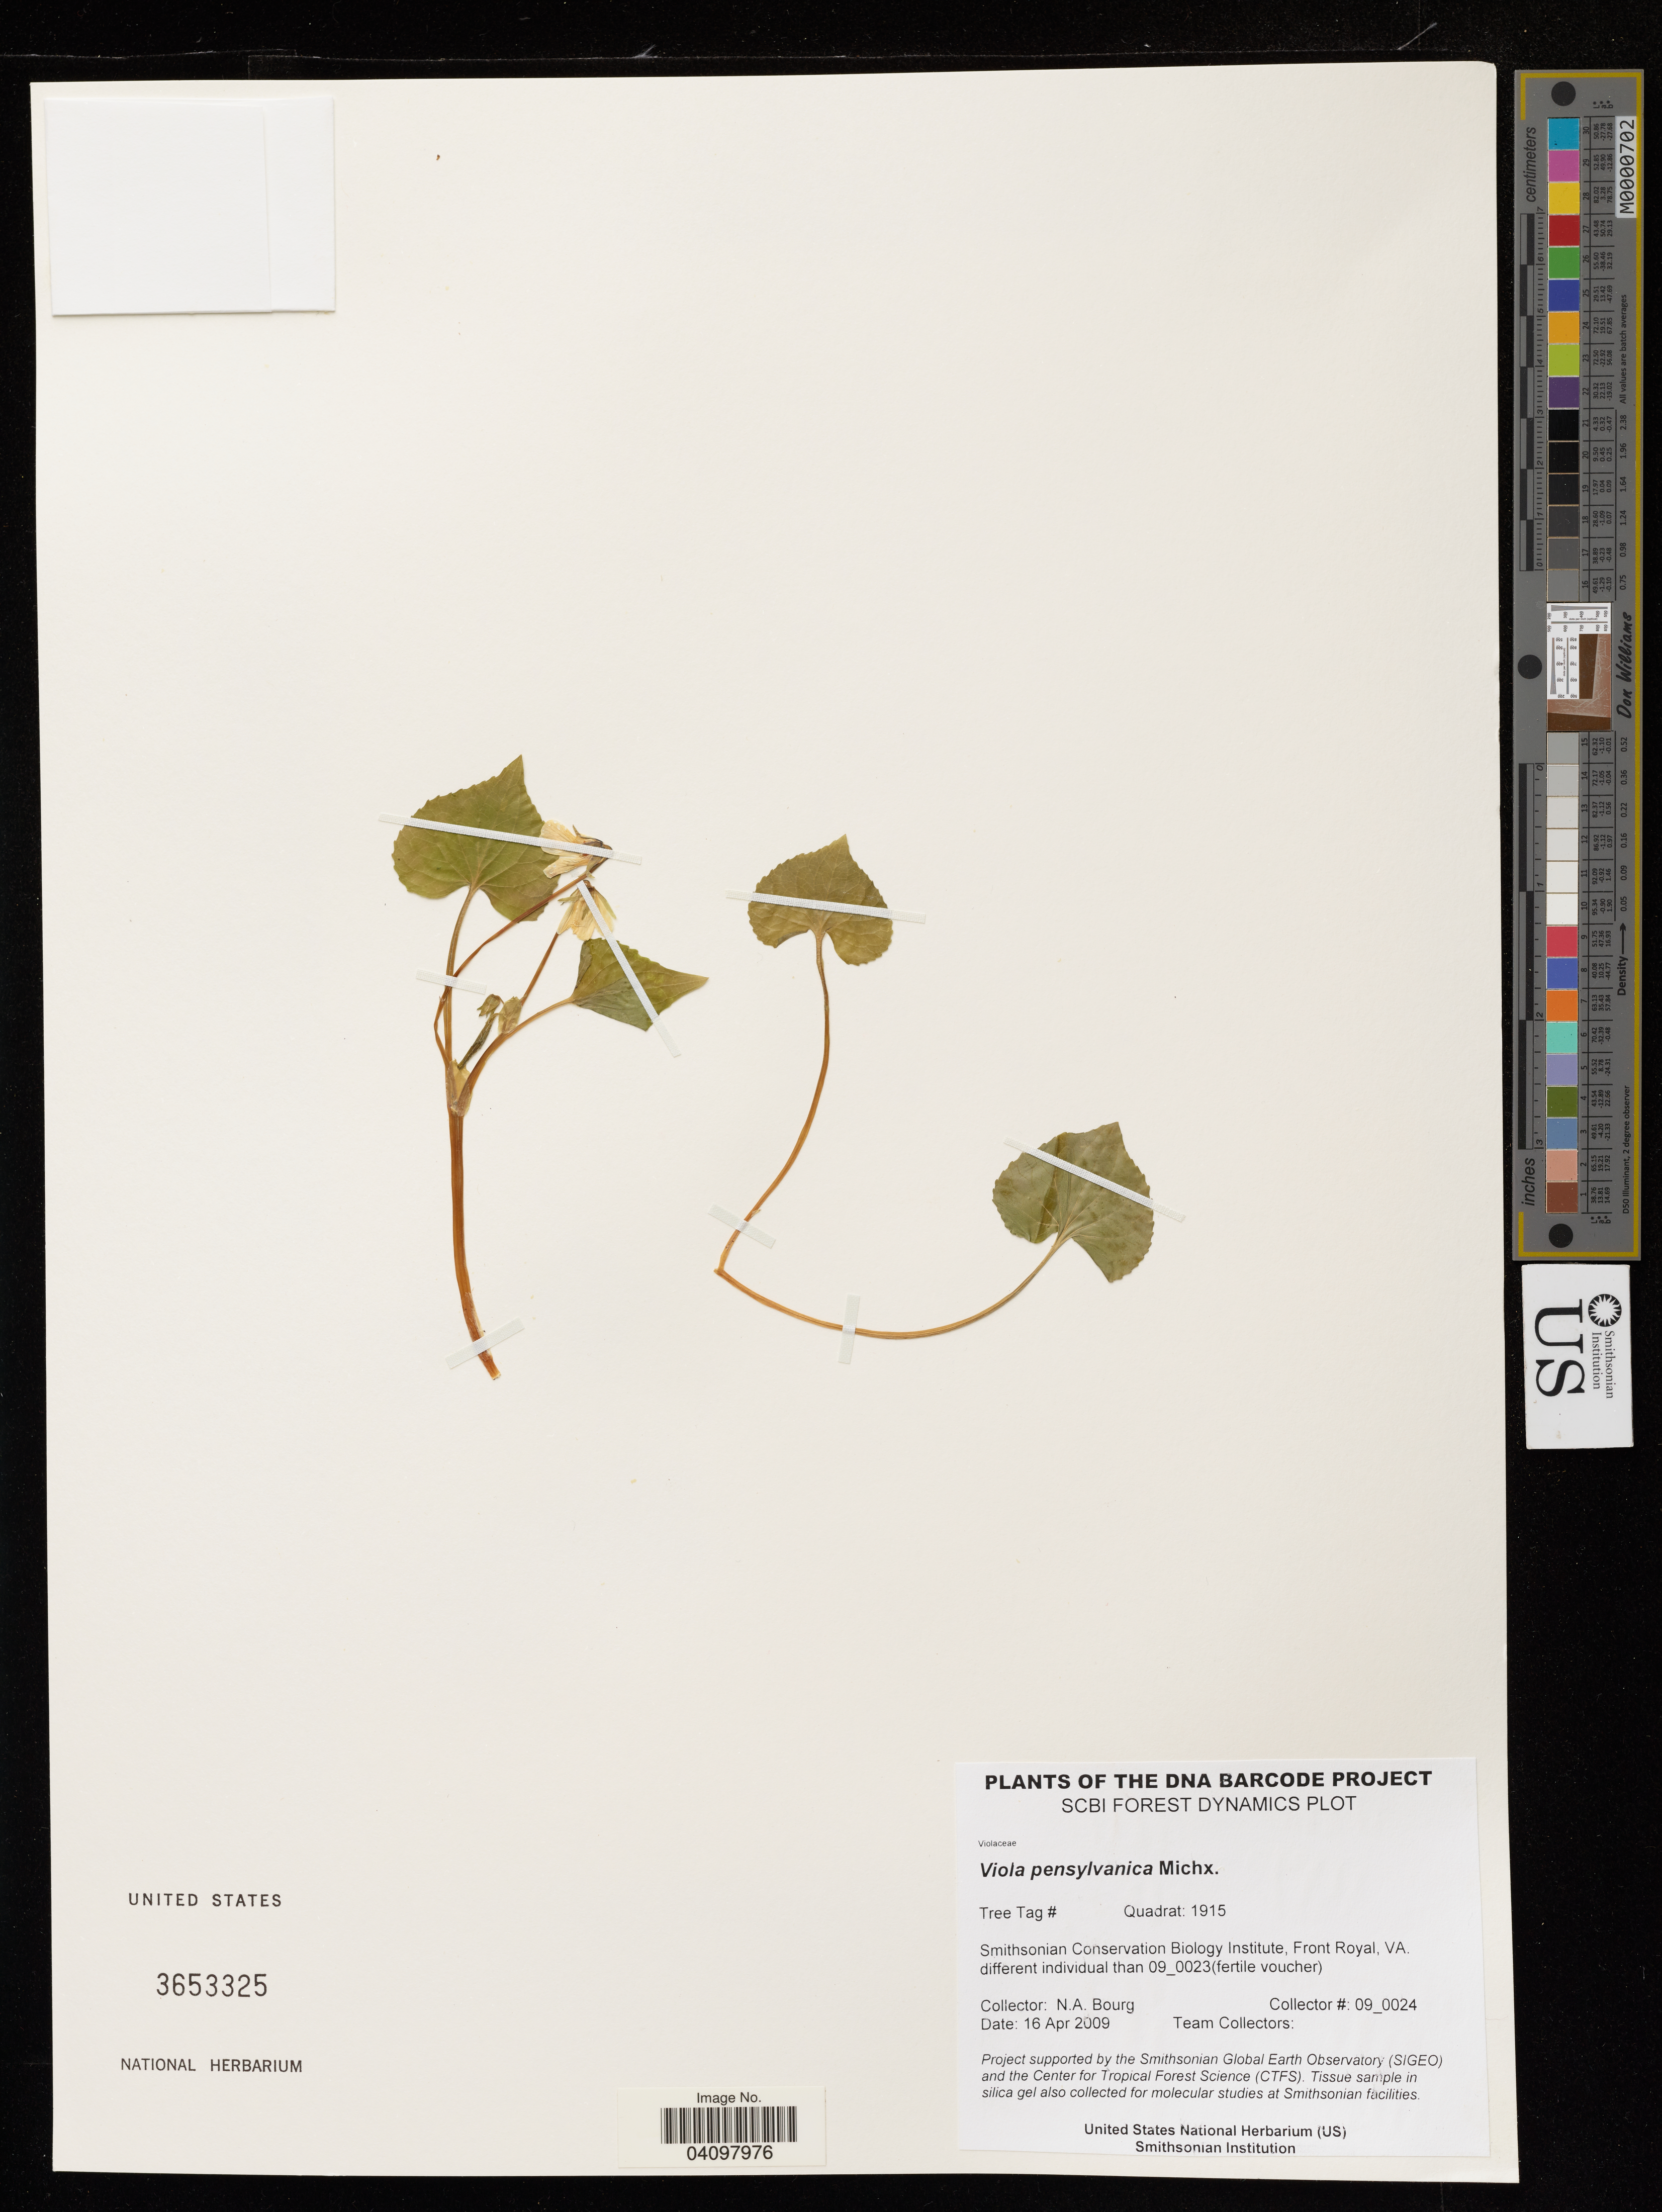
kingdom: Plantae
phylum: Tracheophyta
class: Magnoliopsida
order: Malpighiales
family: Violaceae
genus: Viola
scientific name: Viola pensylvanica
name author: Michx.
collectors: N. A. Bourg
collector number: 09_0024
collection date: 2009-04-16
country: United States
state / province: Virginia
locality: Smithsonian Conservation Biology Institute, Front Royal.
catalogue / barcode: US 3653325